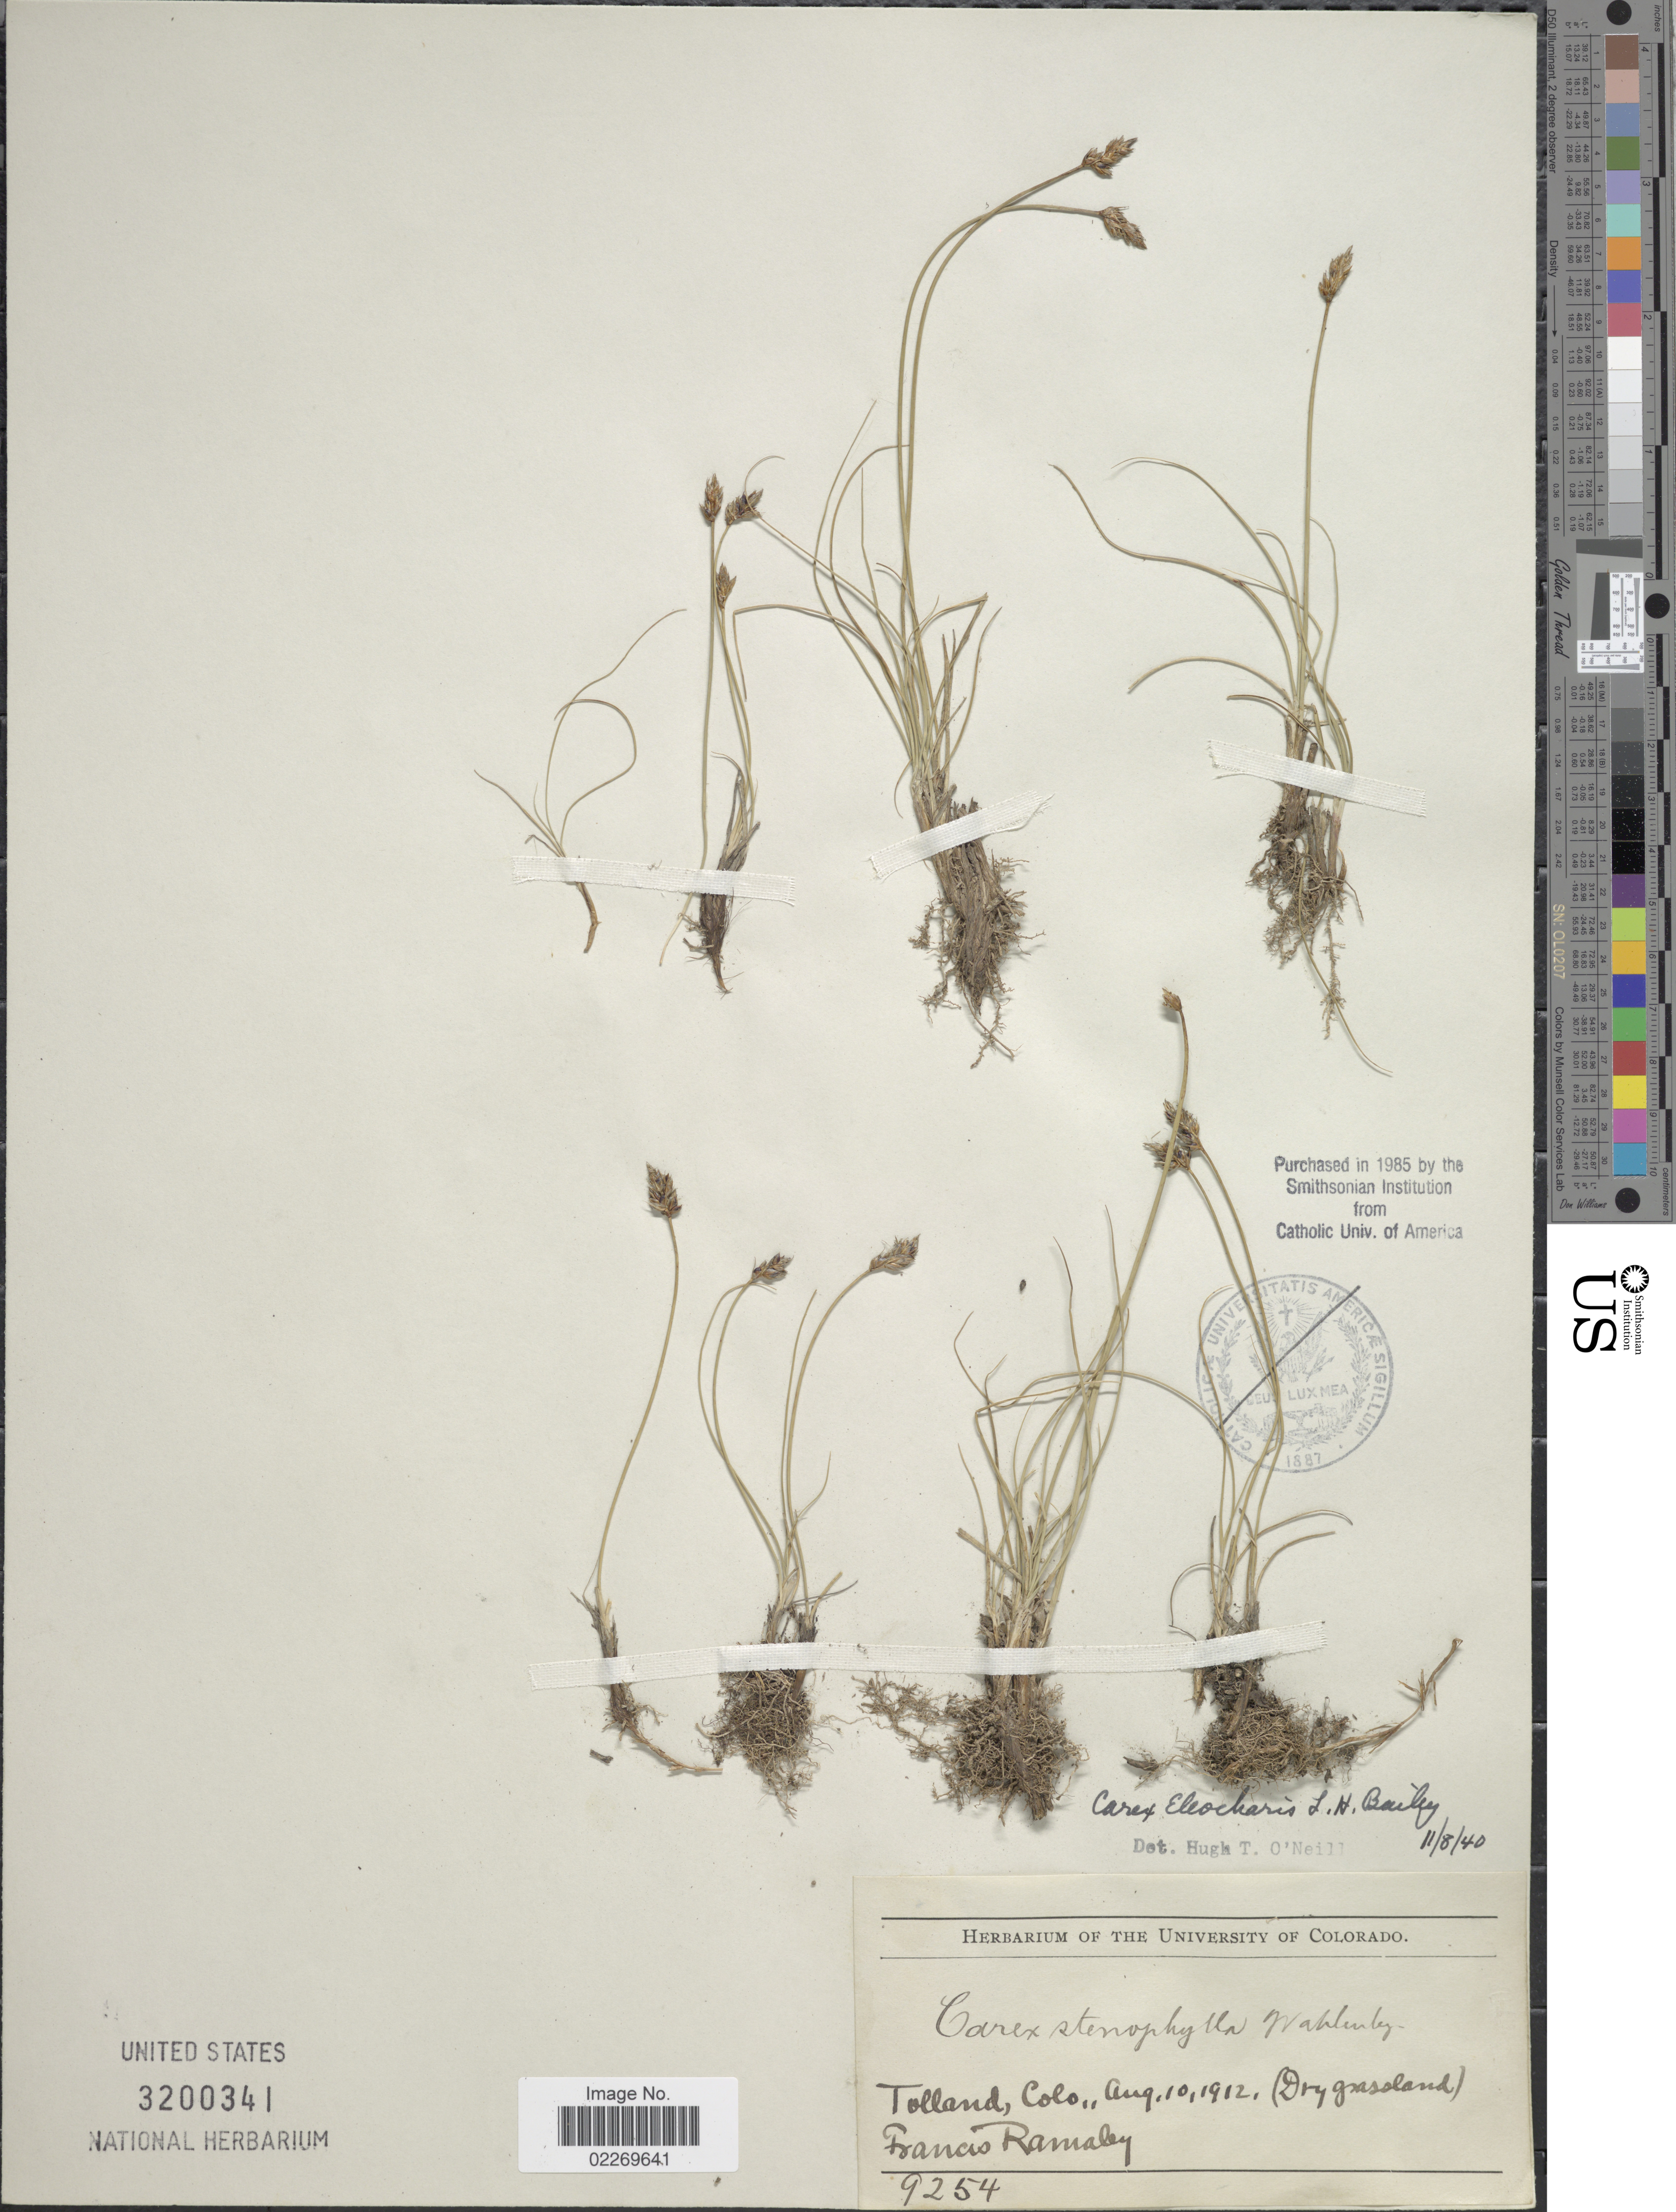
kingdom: Plantae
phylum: Tracheophyta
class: Liliopsida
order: Poales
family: Cyperaceae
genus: Carex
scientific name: Carex eleocharis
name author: L.H. Bailey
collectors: F. Ramaley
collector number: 9254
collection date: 1912-08-10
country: United States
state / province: Colorado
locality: Tolland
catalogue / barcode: US 3200341